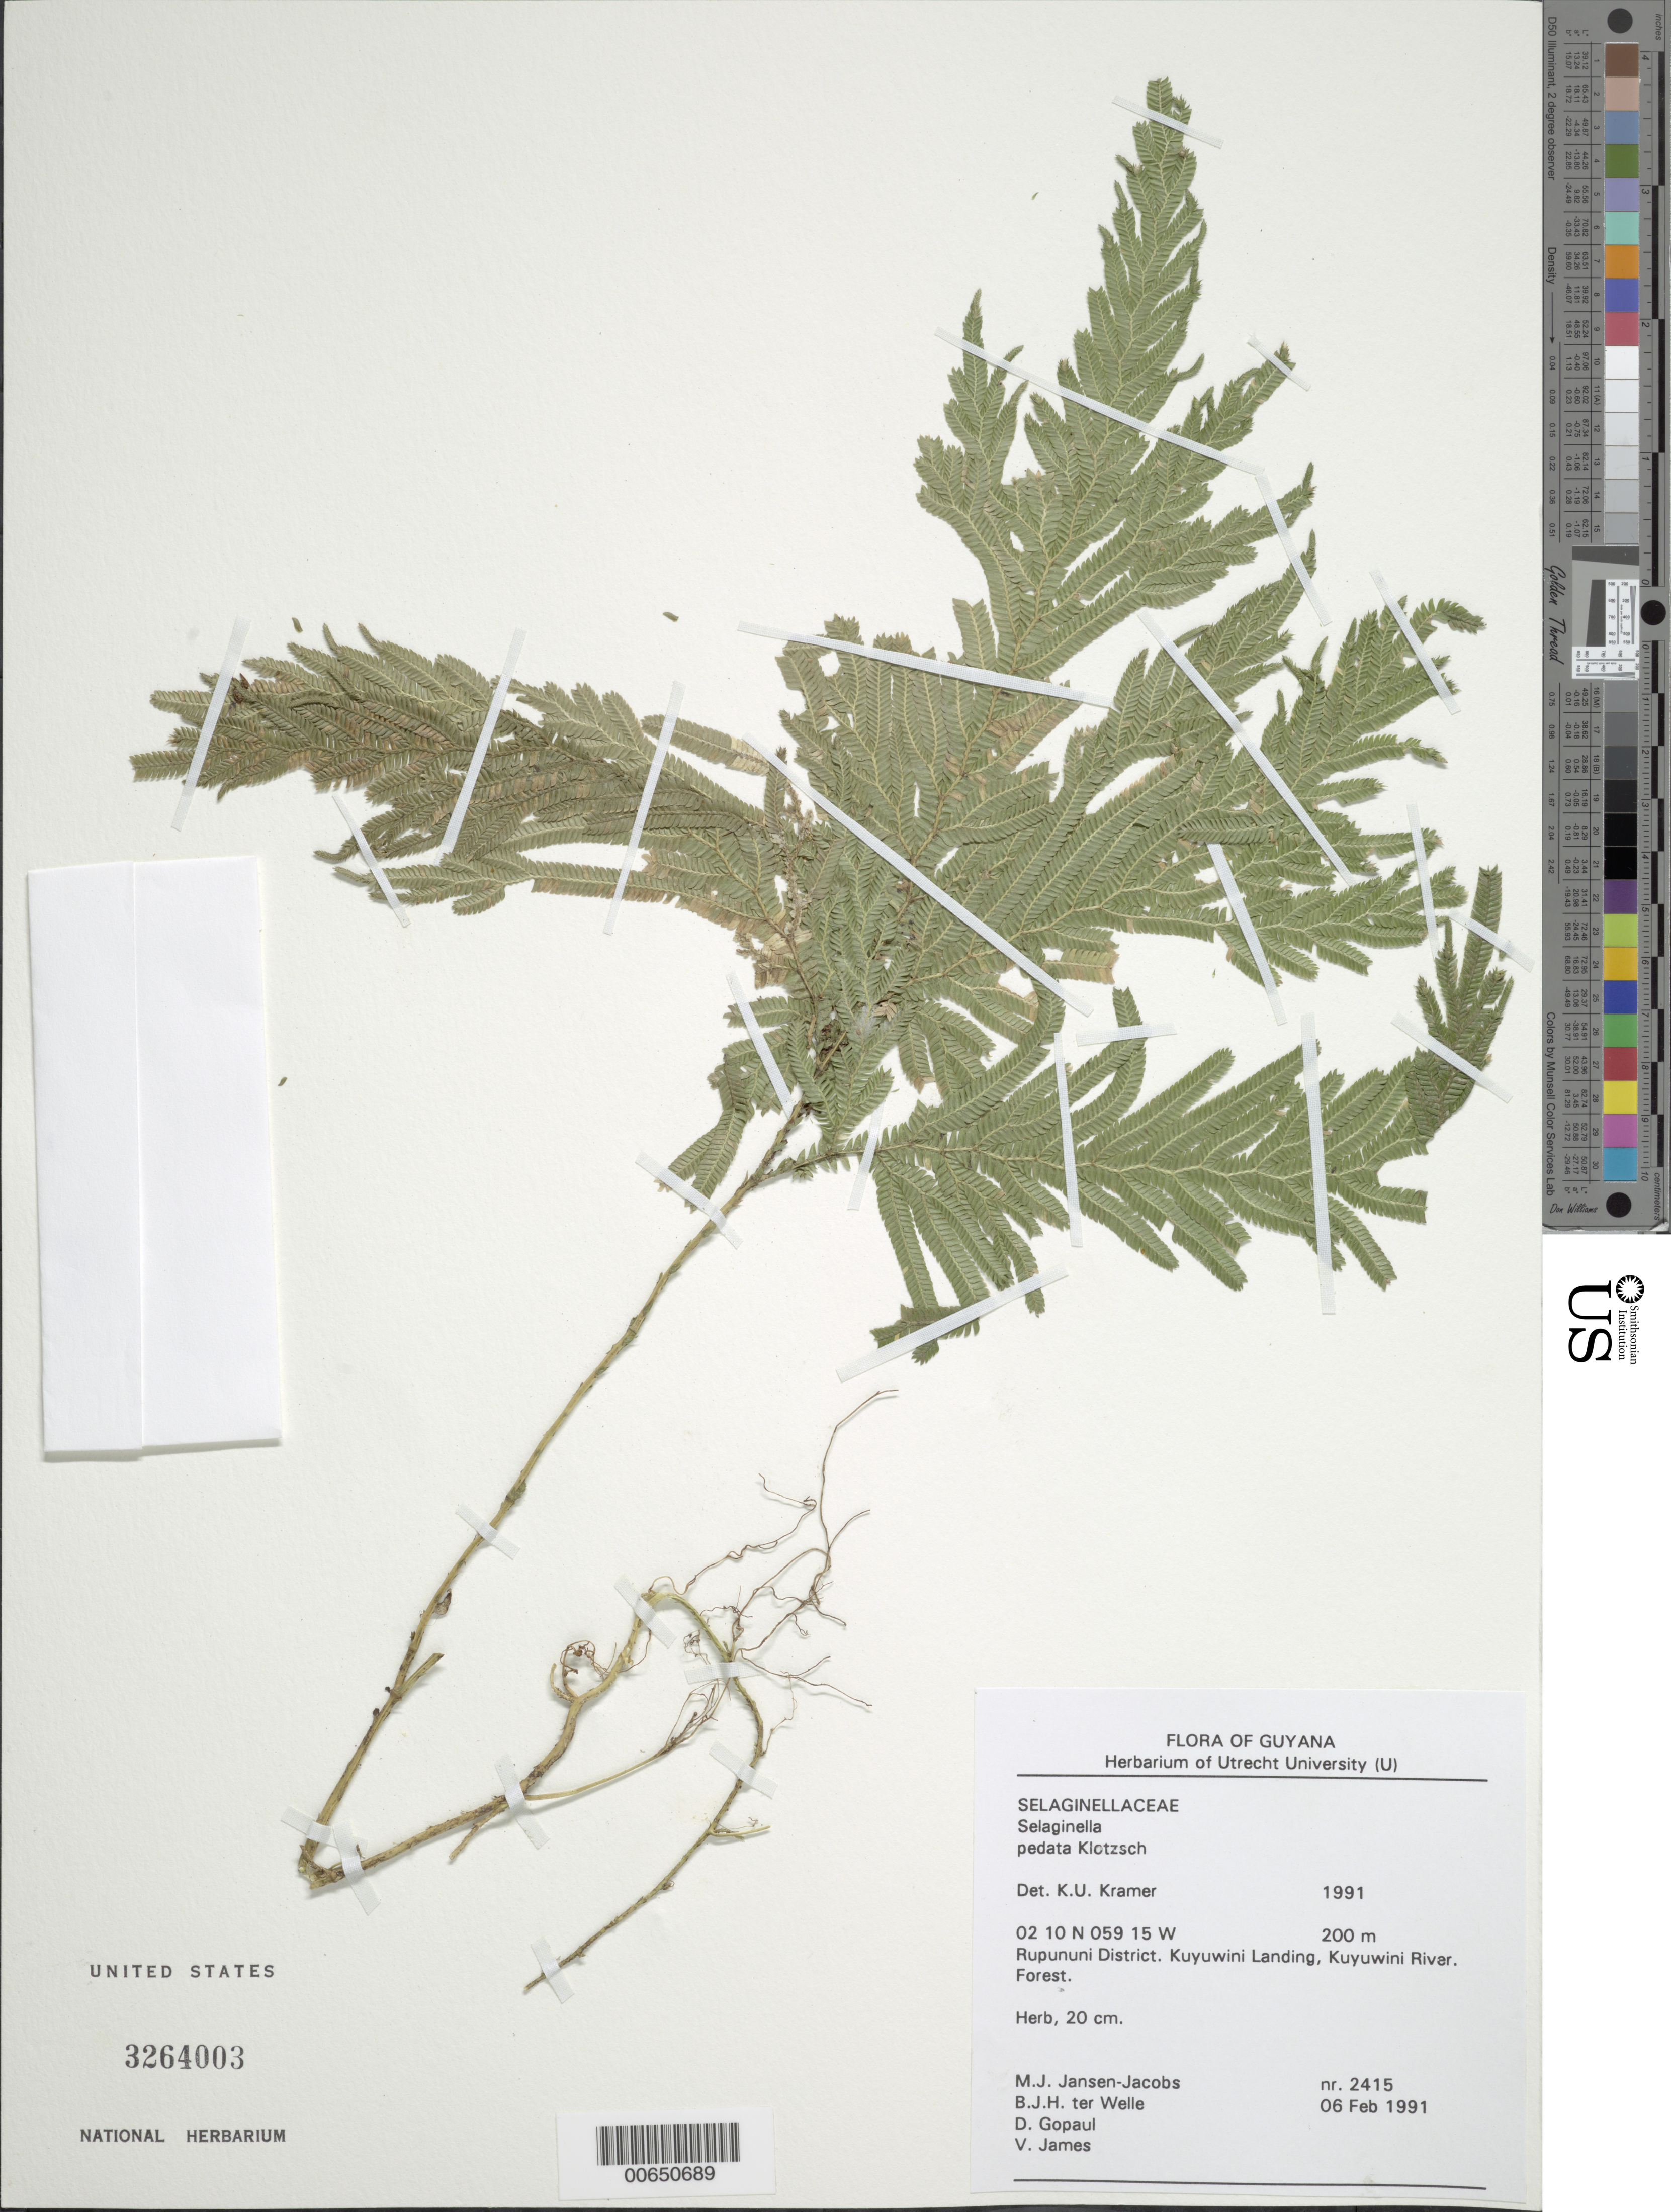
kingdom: Plantae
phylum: Tracheophyta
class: Lycopodiopsida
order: Selaginellales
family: Selaginellaceae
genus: Selaginella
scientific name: Selaginella pedata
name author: Klotzsch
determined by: Kramer, K. U.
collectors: M. J. Jansen-Jacobs, B. Welle, D. Gopaul & V. James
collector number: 2415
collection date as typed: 6-Feb-91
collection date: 1991-02-06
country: Guyana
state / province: U. Takutu-U. Essequibo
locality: Kuyuwini Landing, Kuyuwini River, Rupununi District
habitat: Forest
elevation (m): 200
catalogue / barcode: US 3264003